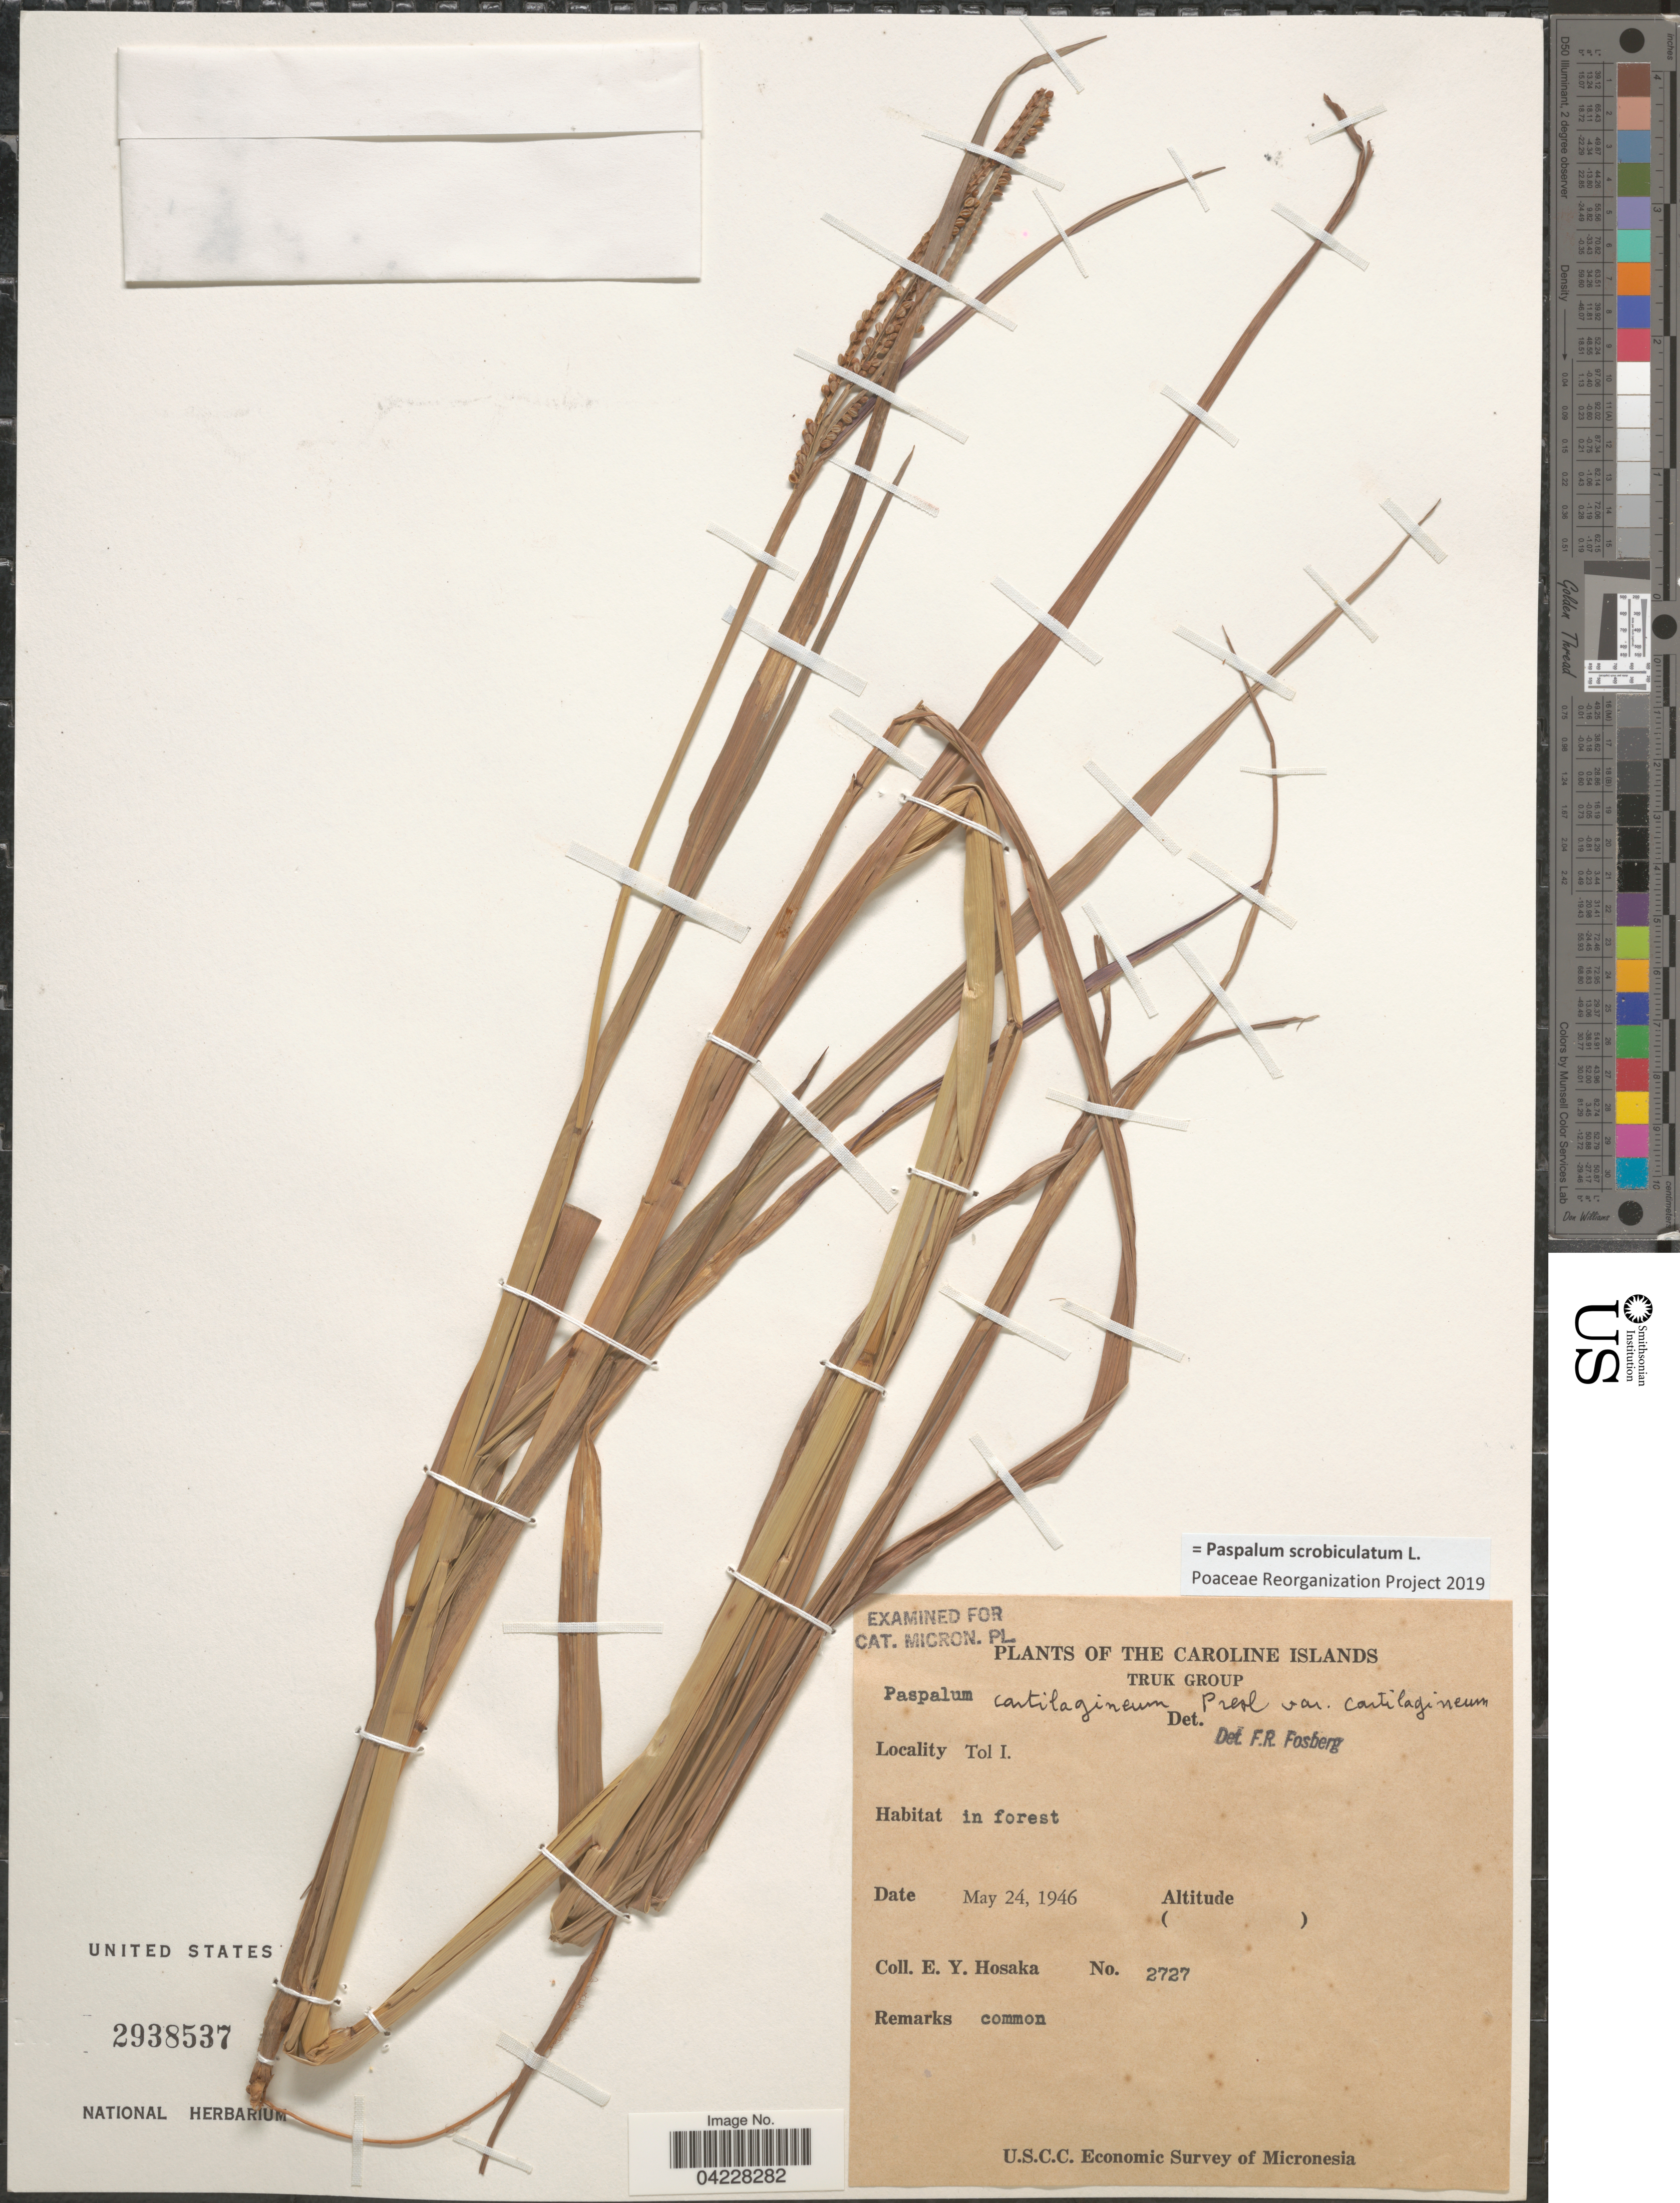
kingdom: Plantae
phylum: Tracheophyta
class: Liliopsida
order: Poales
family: Poaceae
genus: Paspalum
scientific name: Paspalum scrobiculatum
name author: L.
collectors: E. Y. Hosaka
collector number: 2727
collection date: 1946-05-24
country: Micronesia, Federated States of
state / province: Truk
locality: The Caroline Islands. Truk Group. Tol I. In forest. U.S.C.C. Economic Survey of Micronesia.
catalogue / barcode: US 2938537